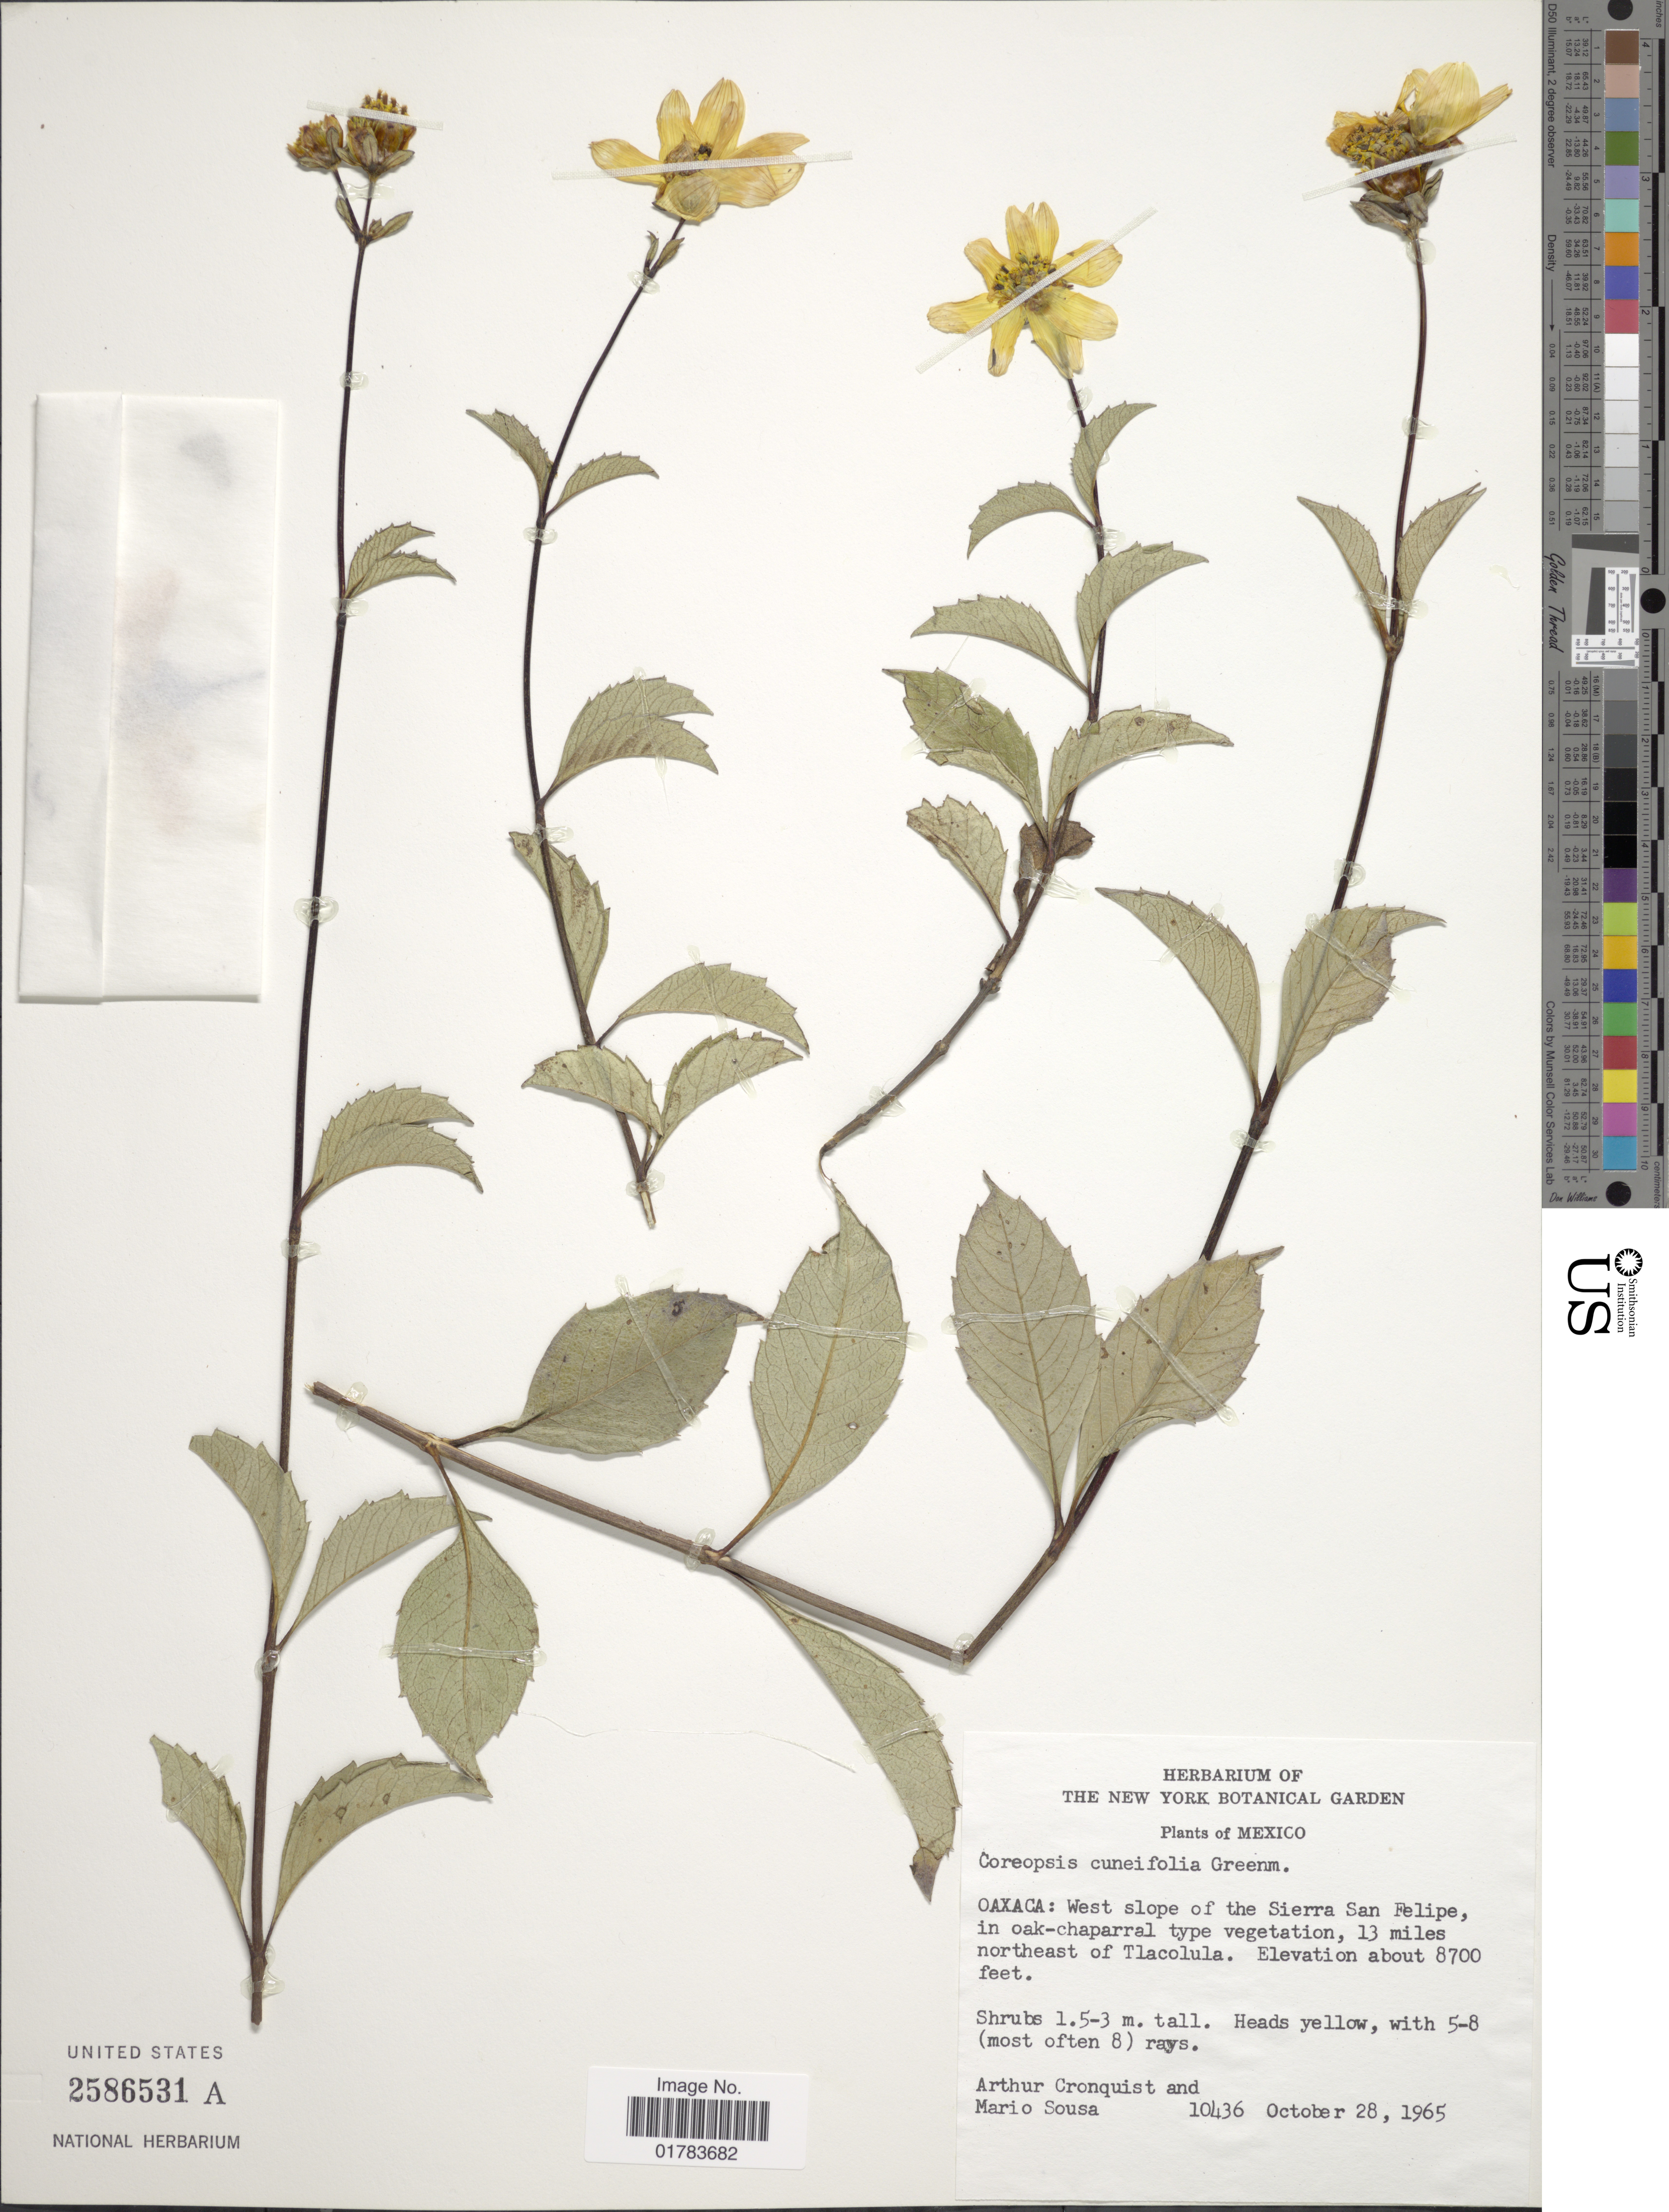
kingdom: Plantae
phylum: Tracheophyta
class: Magnoliopsida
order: Asterales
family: Asteraceae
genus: Coreopsis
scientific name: Coreopsis cuneifolia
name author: Greenm.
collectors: A. J. Cronquist & M. Sousa S.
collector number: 10436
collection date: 1965-10-28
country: Mexico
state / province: Oaxaca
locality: West slope of the Sierra San Felipe, 13 miles northeast of Tlacolula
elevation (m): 2652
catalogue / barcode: US 2586531A